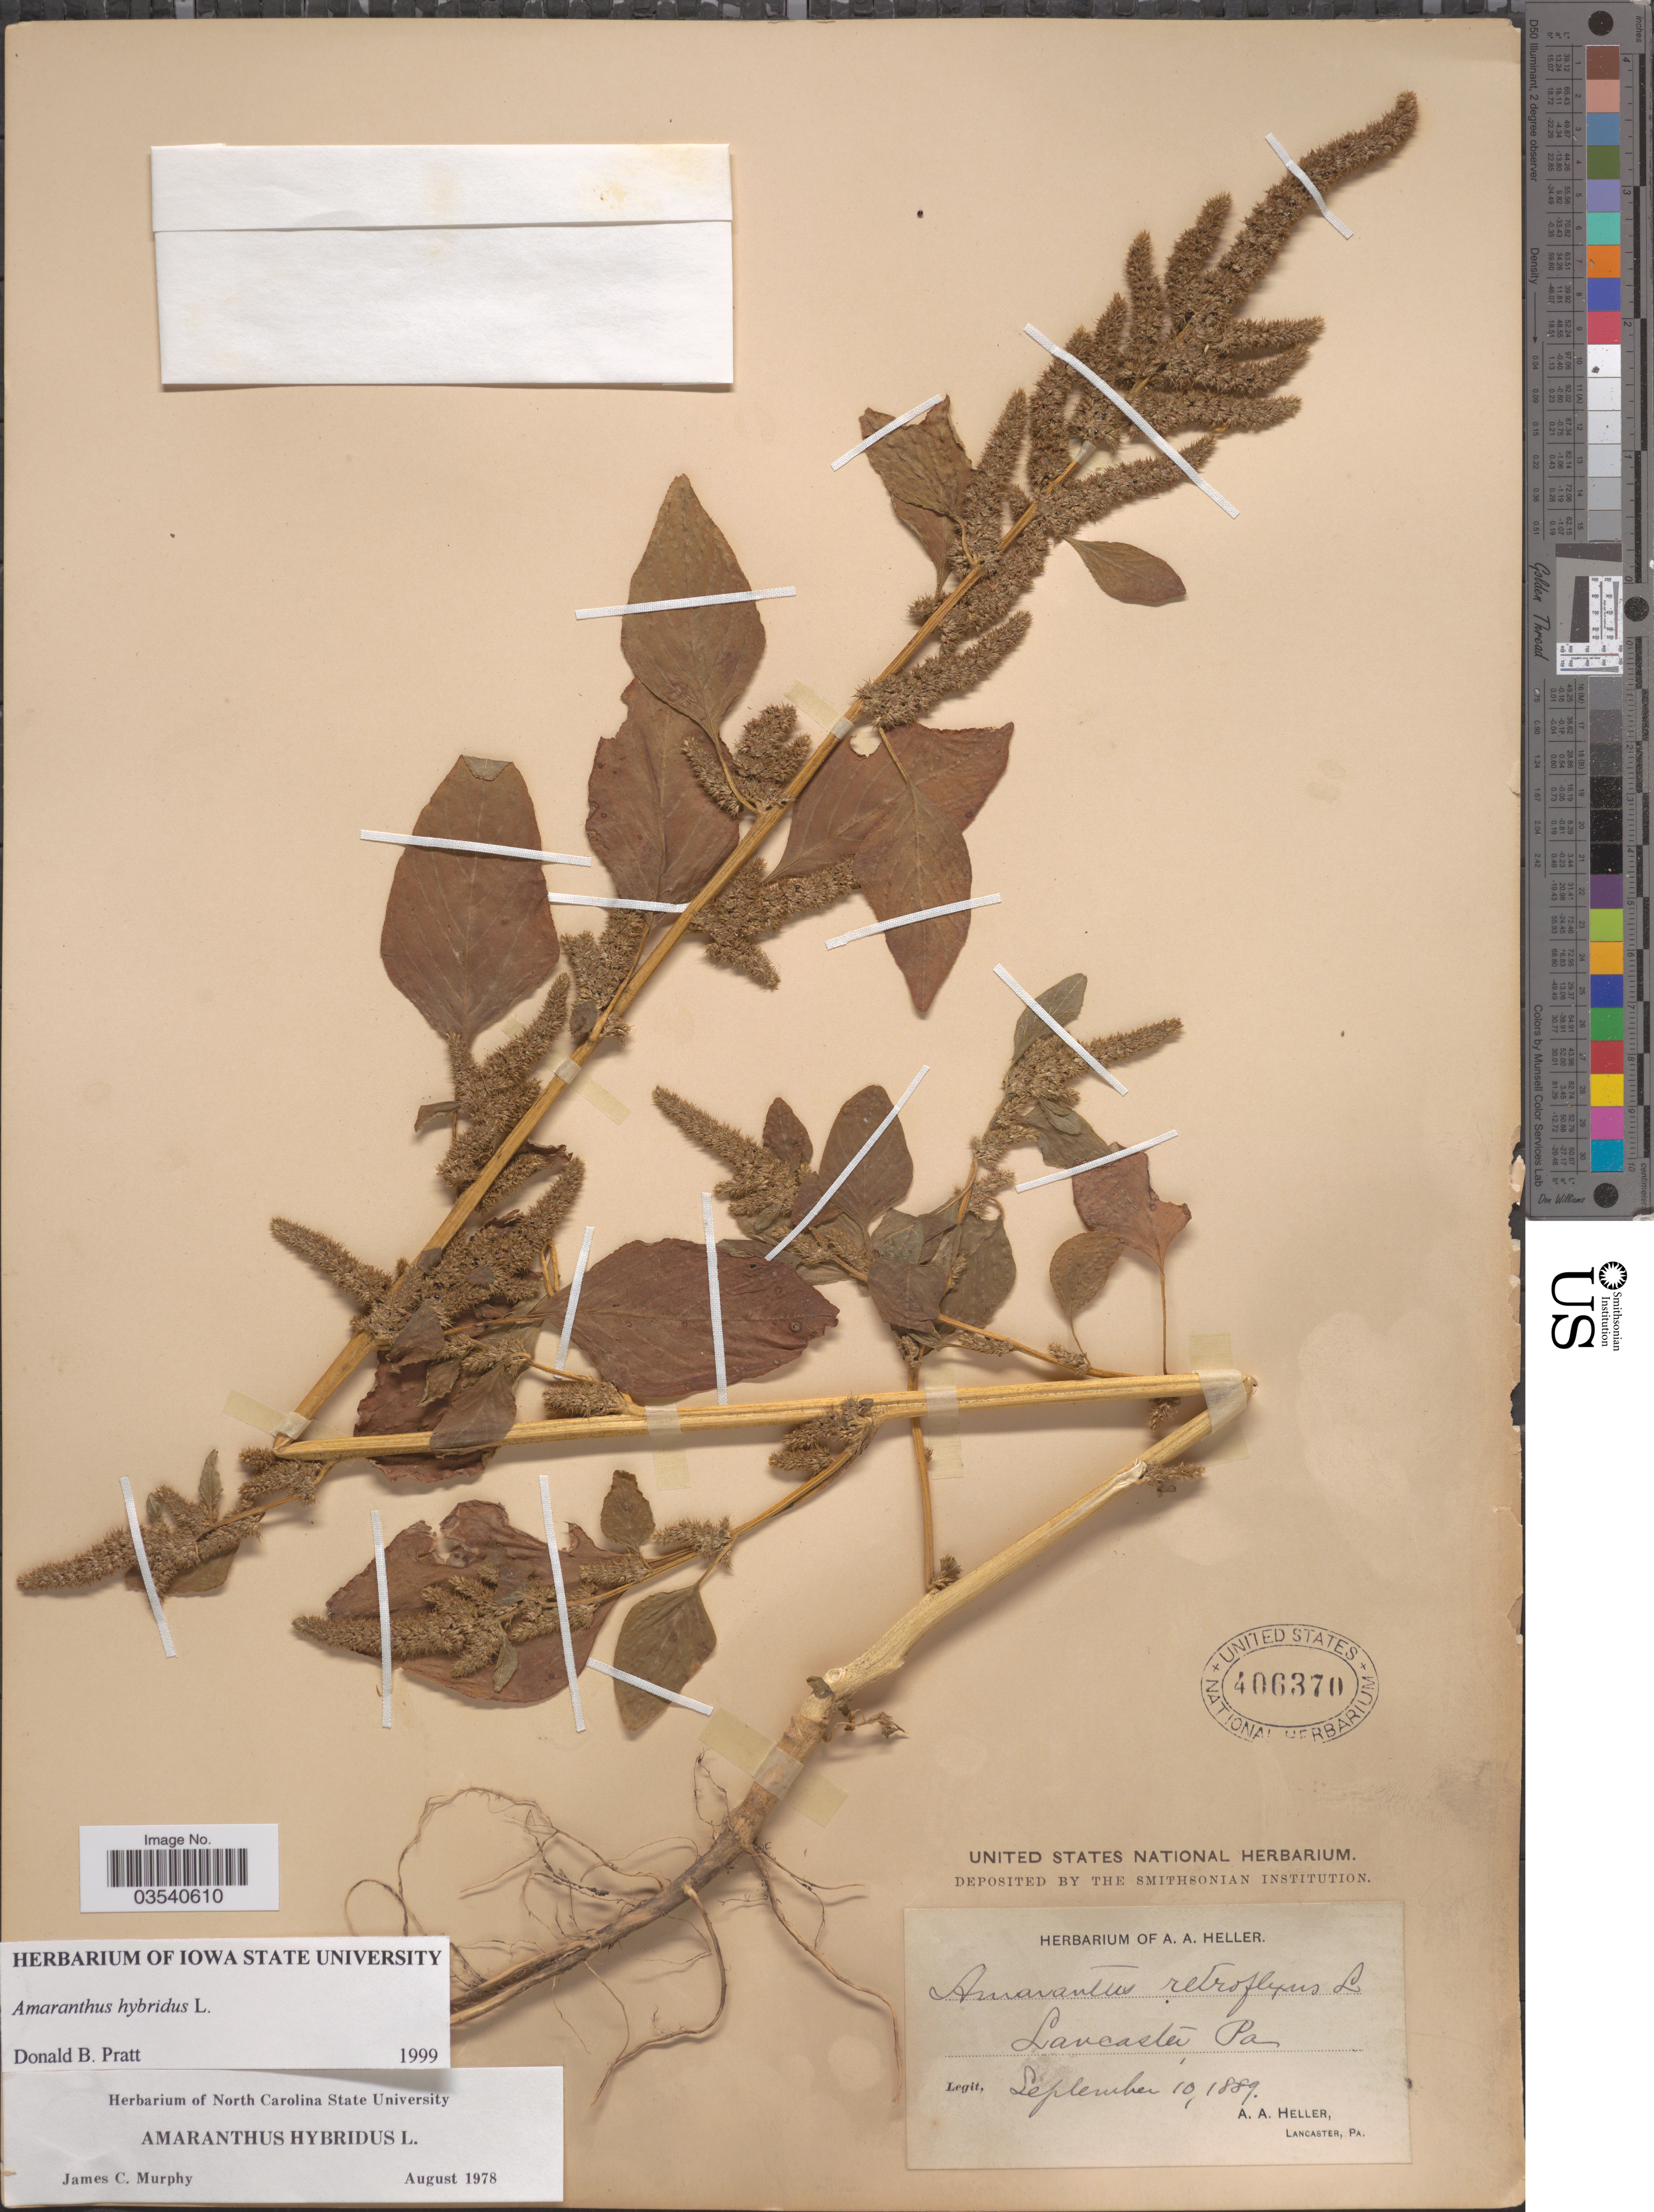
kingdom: Plantae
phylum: Tracheophyta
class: Magnoliopsida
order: Caryophyllales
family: Amaranthaceae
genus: Amaranthus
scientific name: Amaranthus hybridus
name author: L.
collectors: A. A. Heller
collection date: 1889-09-10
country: United States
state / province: Pennsylvania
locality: Lancaster.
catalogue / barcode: US 406370